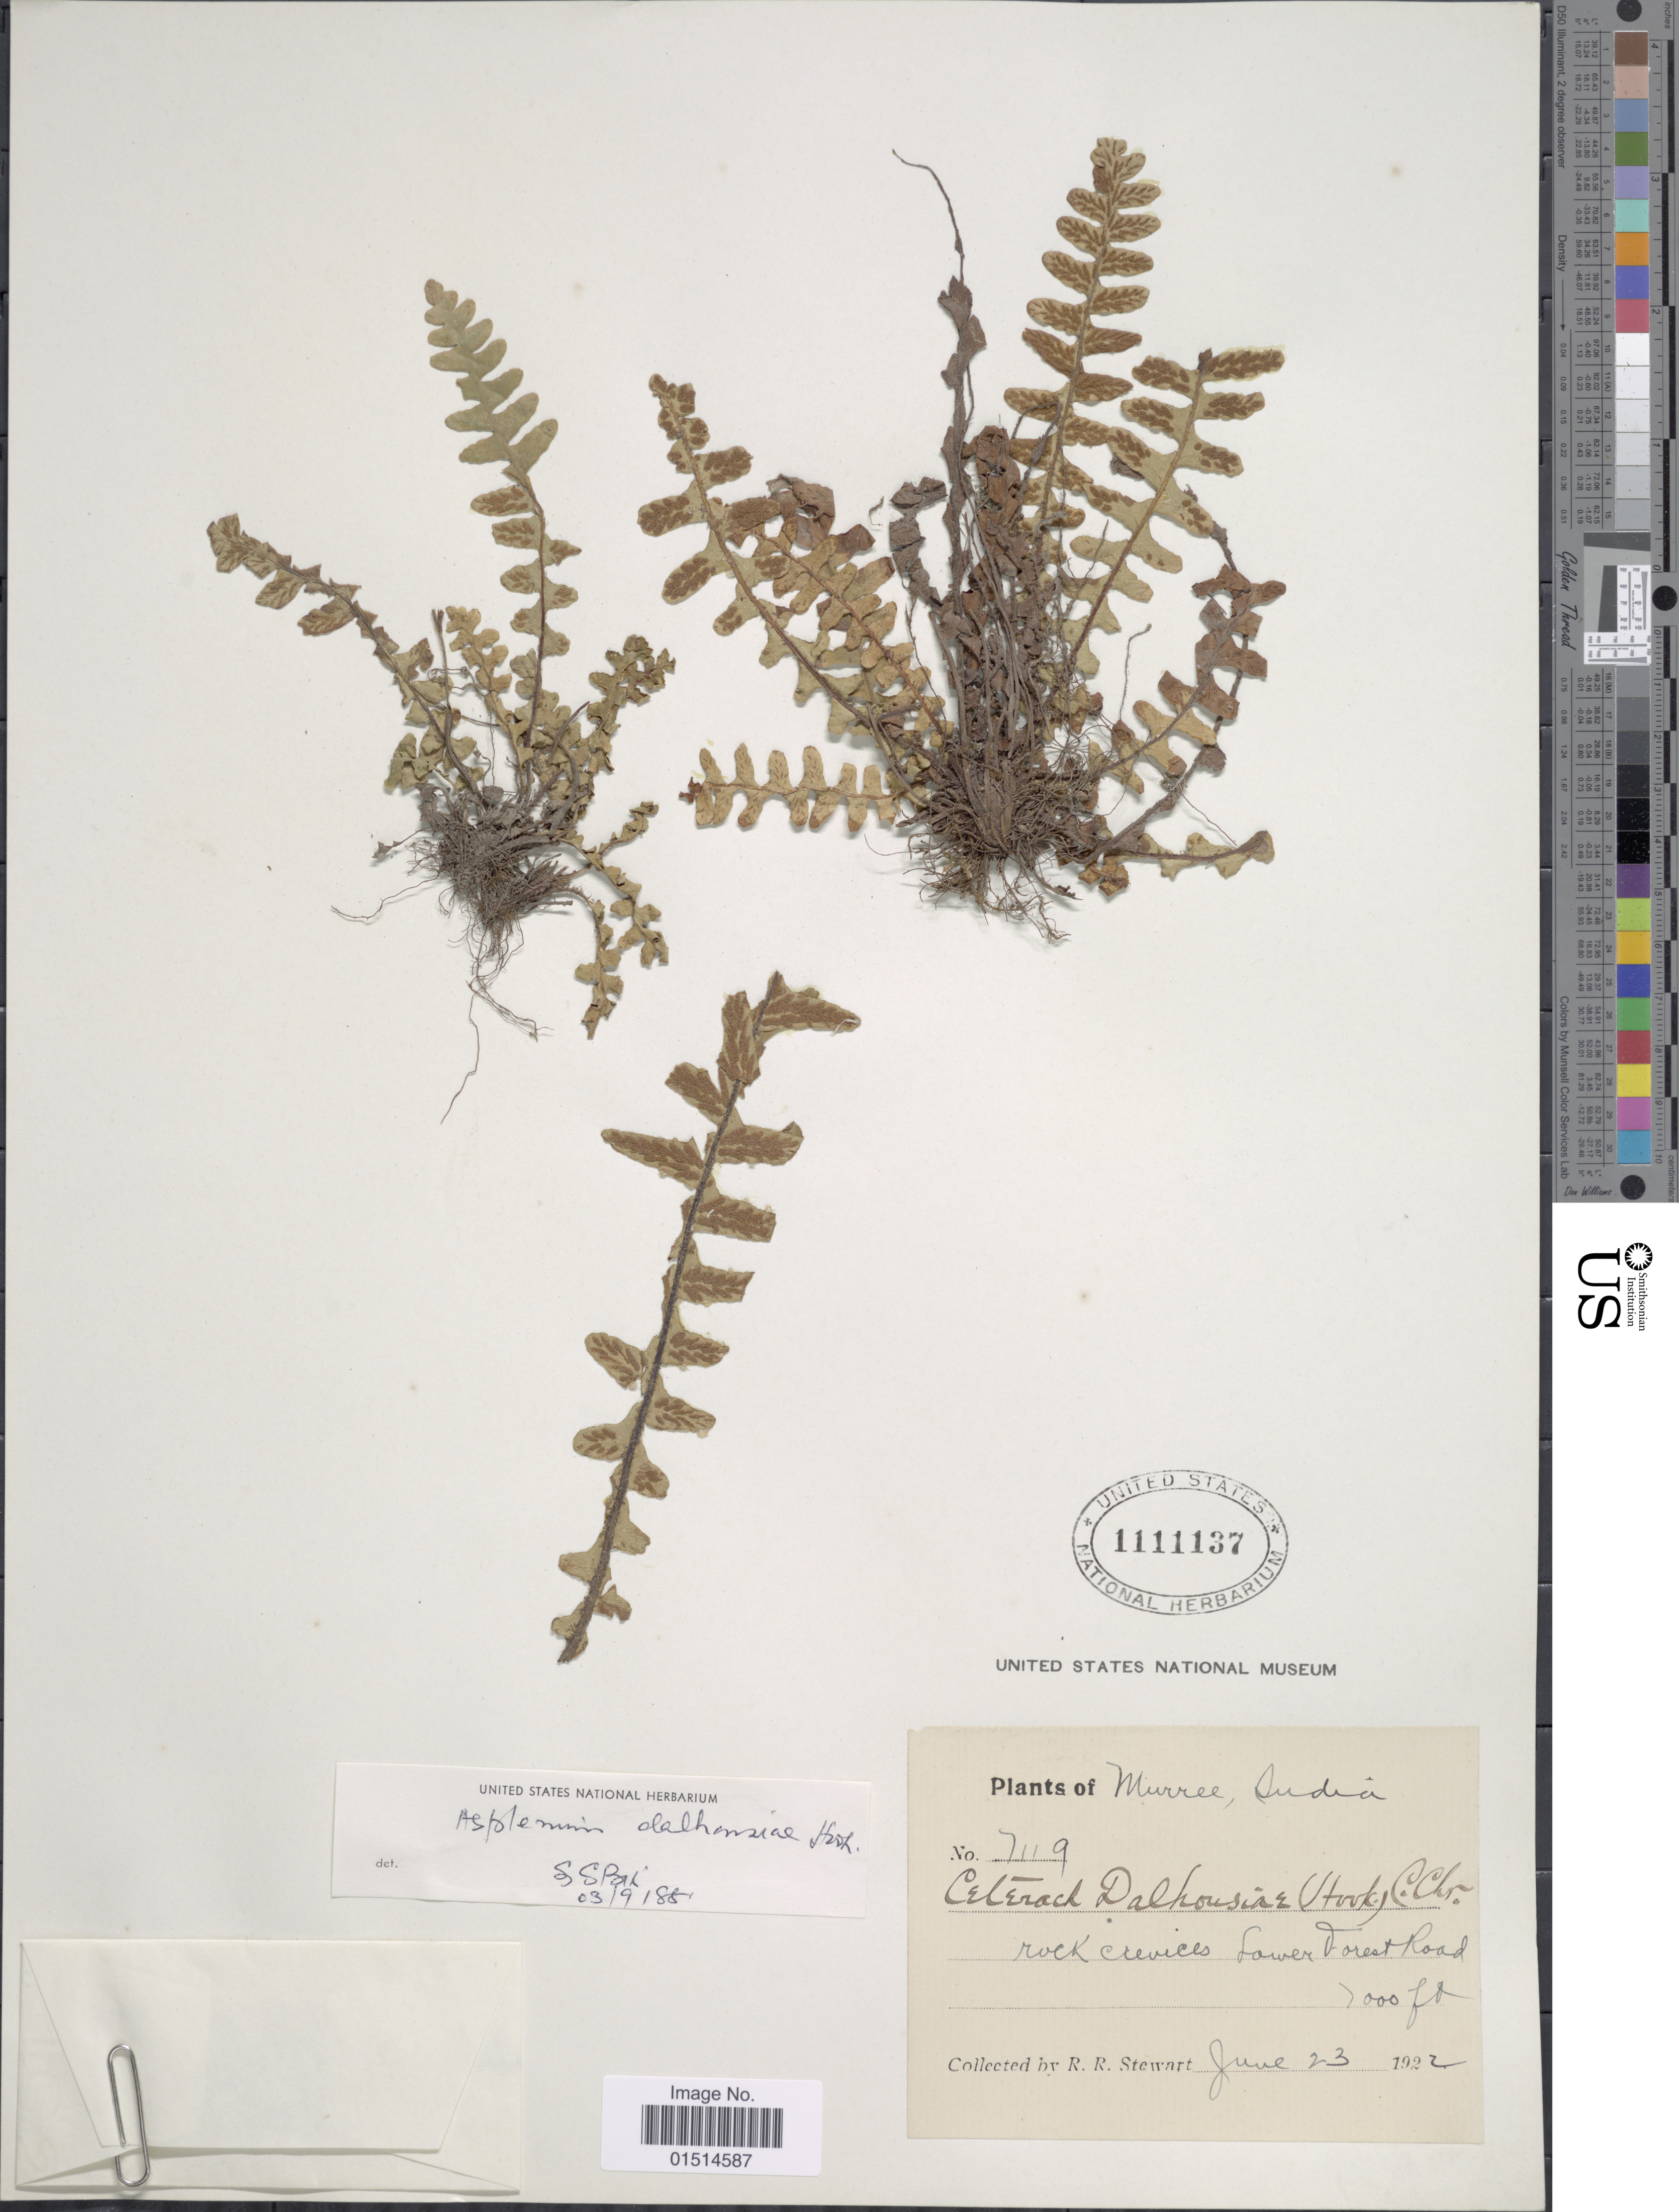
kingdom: Plantae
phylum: Tracheophyta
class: Polypodiopsida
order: Polypodiales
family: Aspleniaceae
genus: Asplenium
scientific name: Asplenium dalhousiae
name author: Hook.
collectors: R. R. Stewart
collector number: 7119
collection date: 1922-06-23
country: Pakistan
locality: Murree, rock crevices Lower Forest Road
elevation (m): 2134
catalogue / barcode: US 1111137